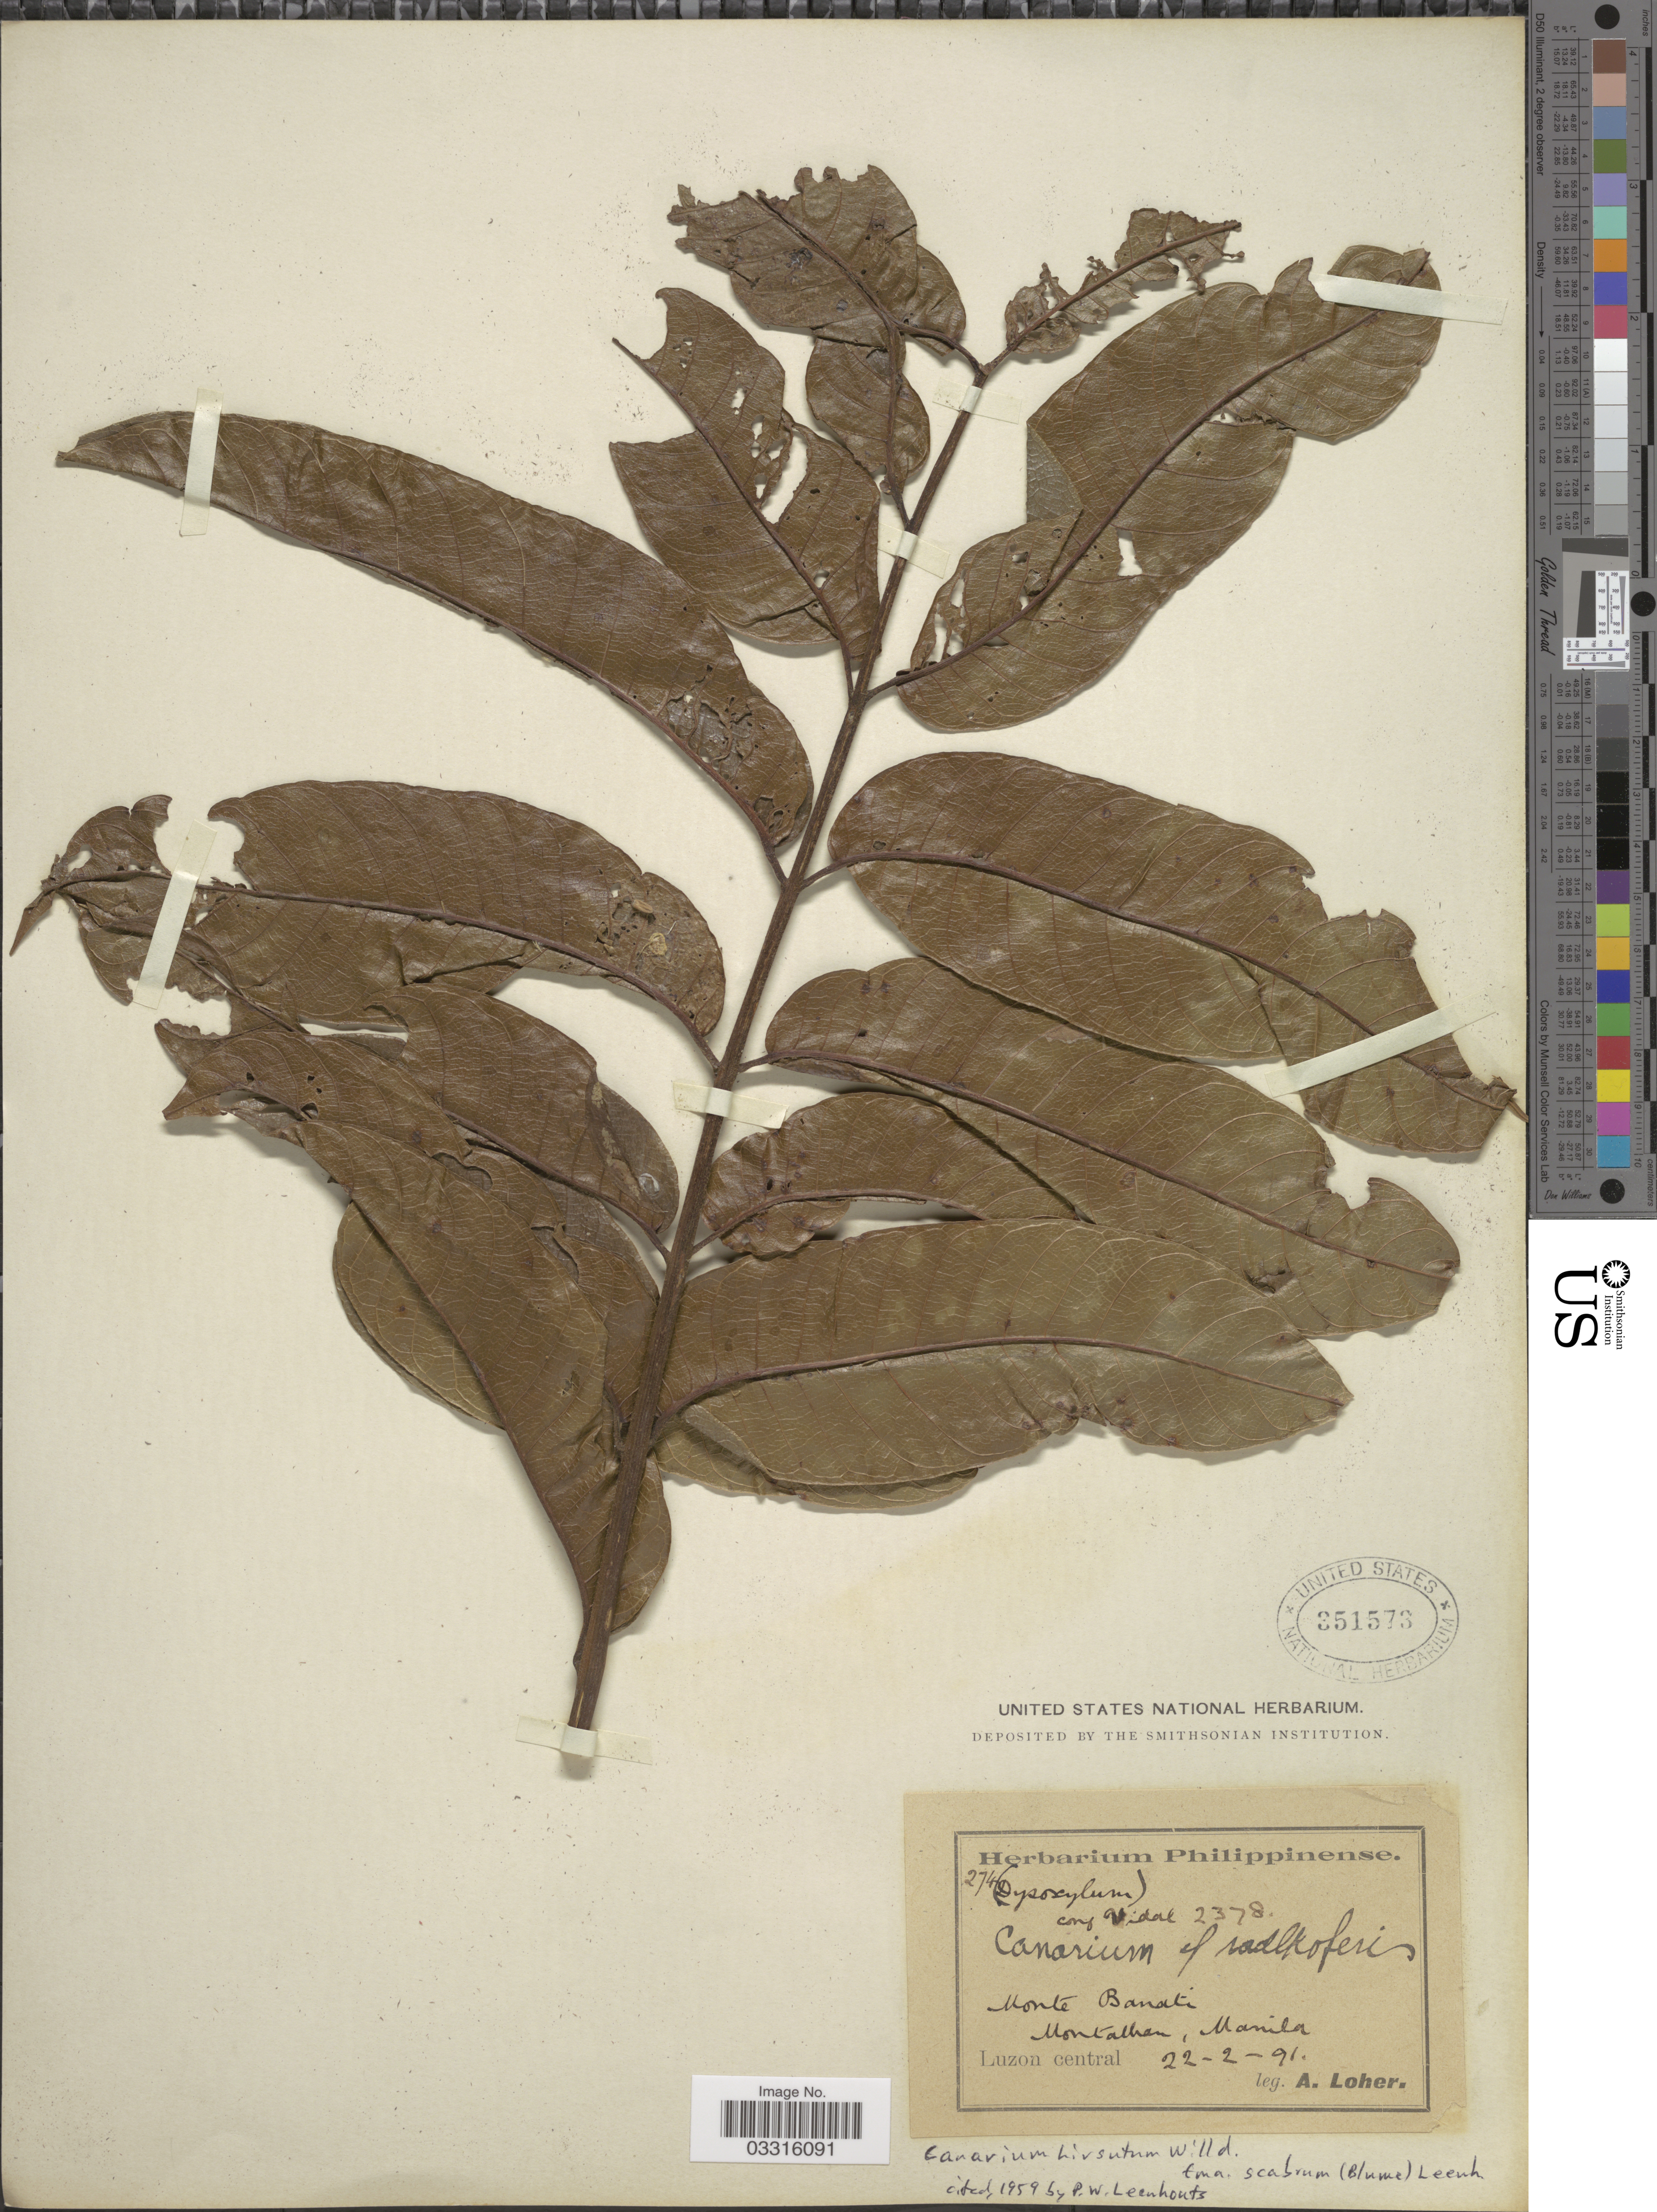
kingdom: Plantae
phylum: Tracheophyta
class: Magnoliopsida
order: Sapindales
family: Burseraceae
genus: Canarium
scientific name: Canarium hirsutum f. scabrum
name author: (Blume) Leenh.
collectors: A. Loher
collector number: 274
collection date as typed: Transcribed d/m/y: 22/2/91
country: Philippines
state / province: Central Luzon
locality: Monte Banati. Montalban, Manila. Luzon central.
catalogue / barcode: US 351573